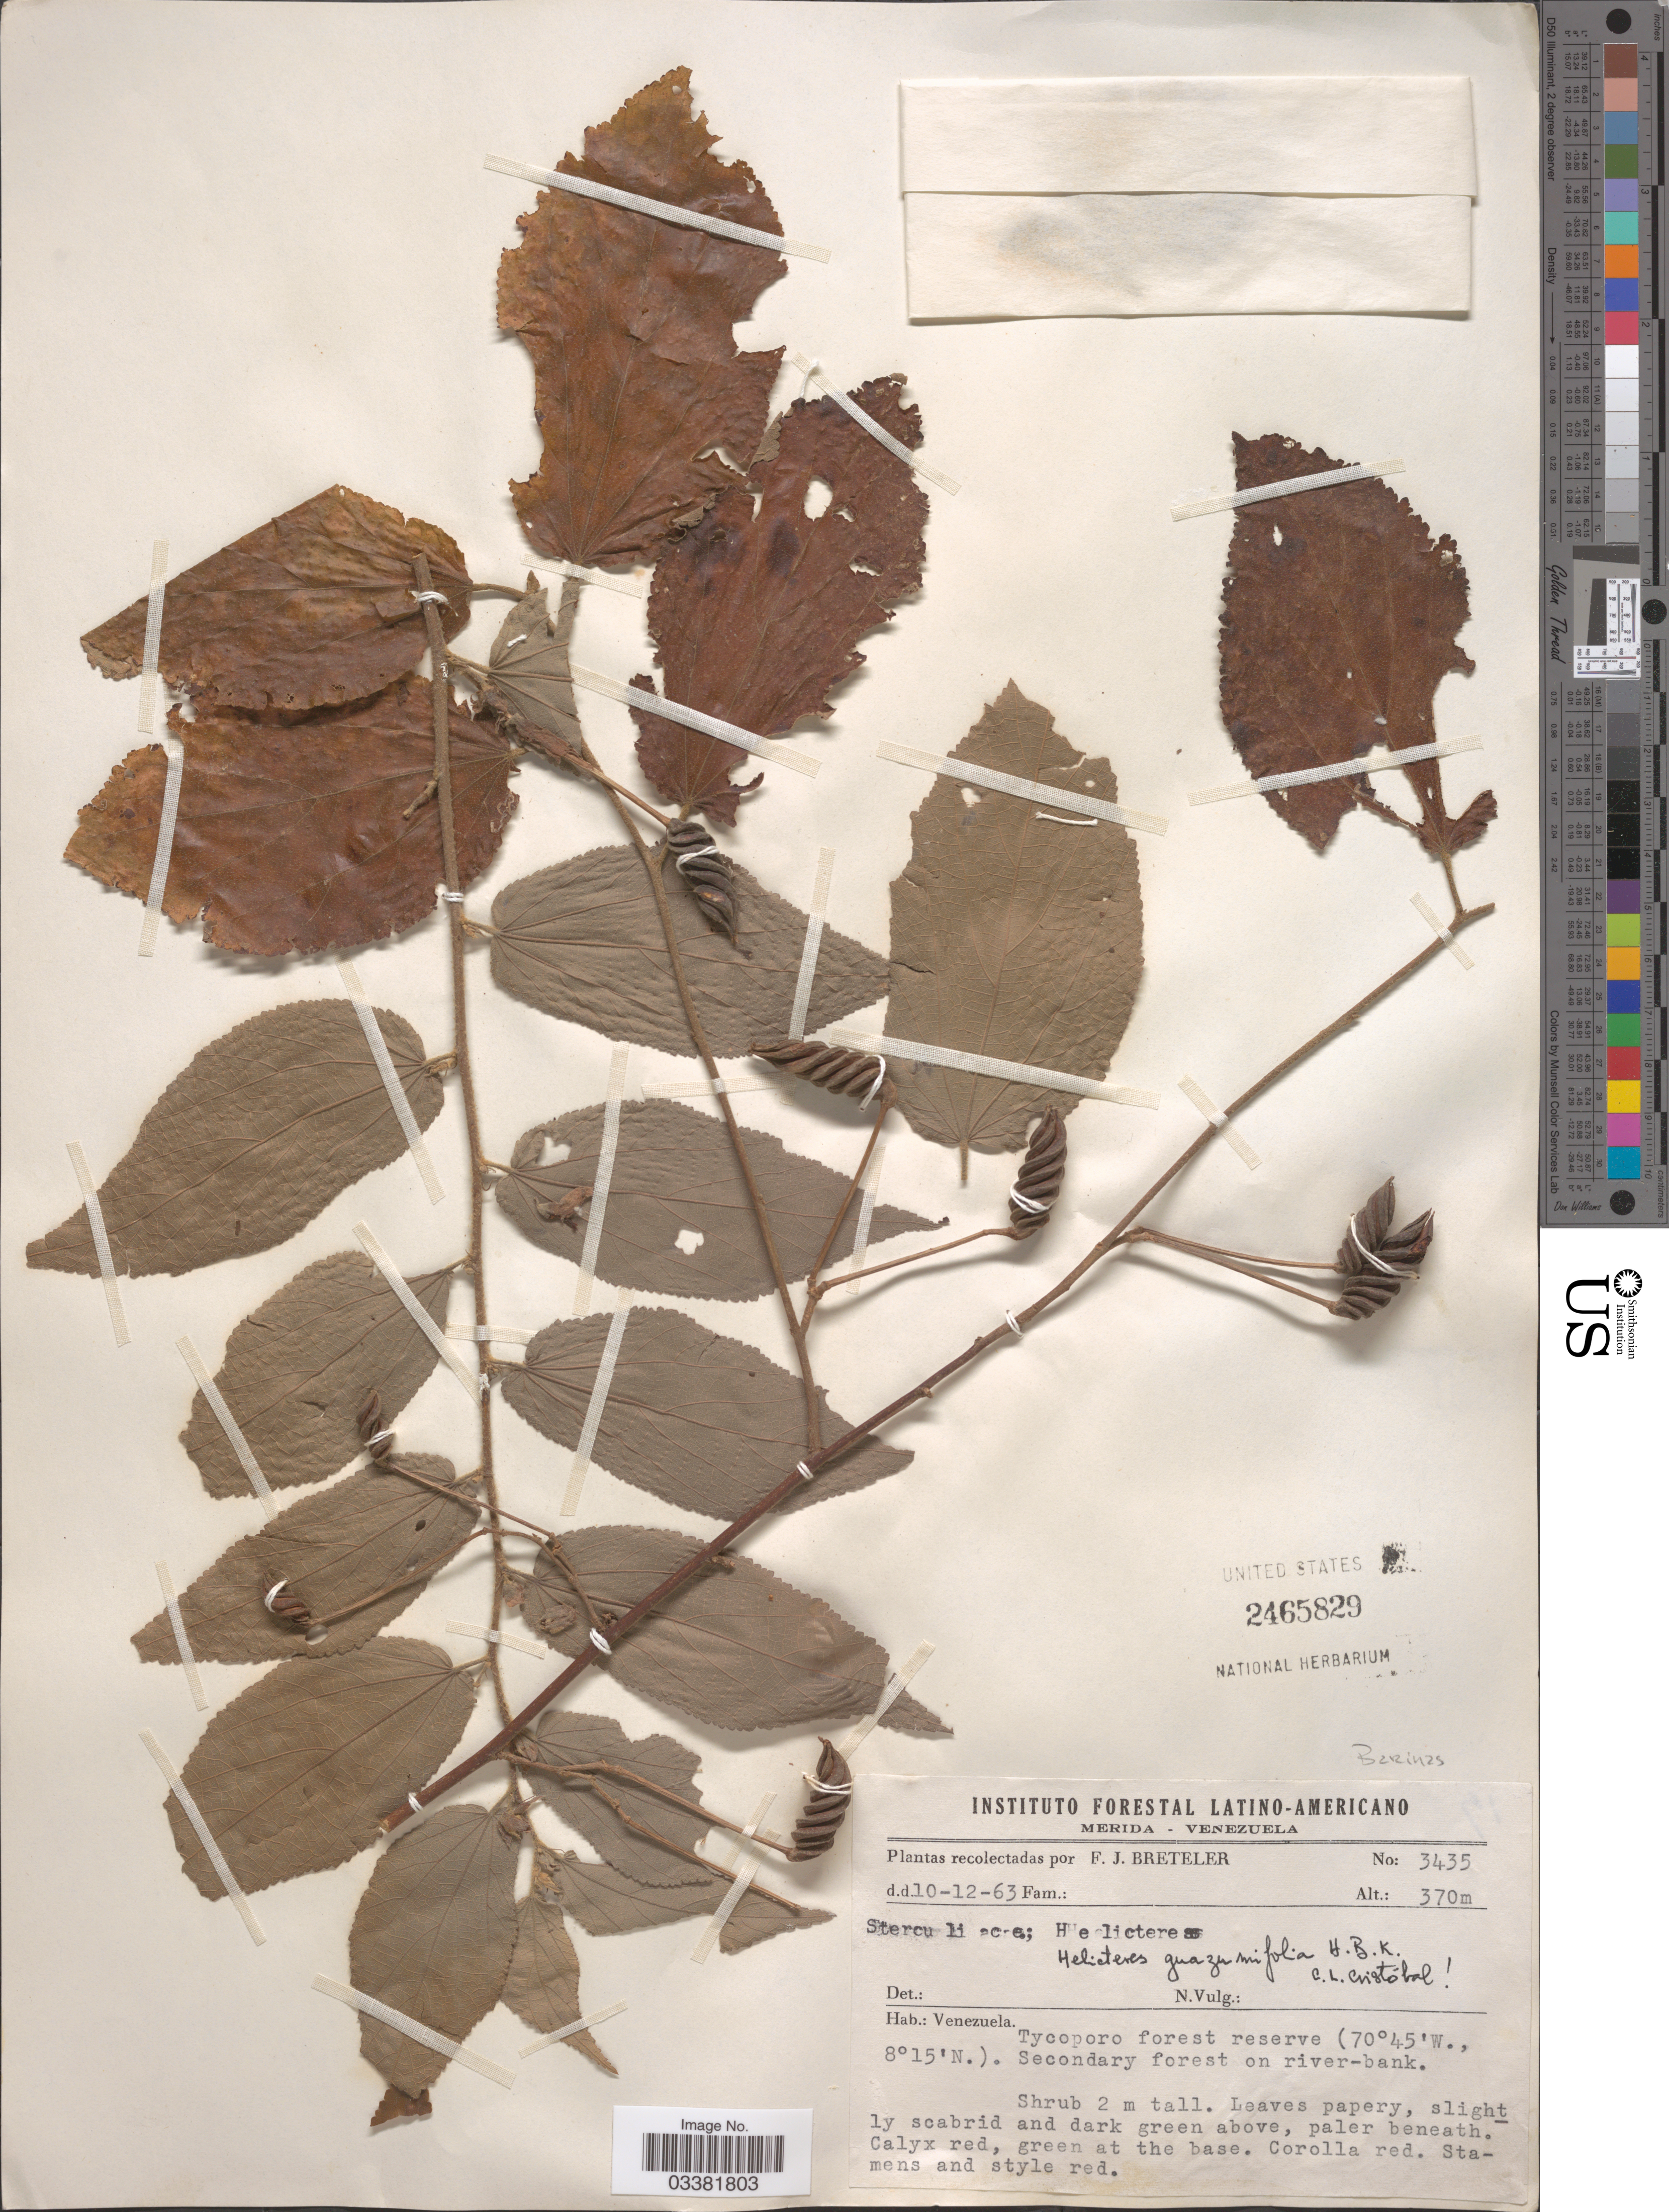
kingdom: Plantae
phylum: Tracheophyta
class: Magnoliopsida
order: Malvales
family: Malvaceae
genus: Helicteres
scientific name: Helicteres guazumifolia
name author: Kunth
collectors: F. J. Breteler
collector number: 3435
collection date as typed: Transcribed d/m/y: 10/12/63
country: Venezuela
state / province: Mérida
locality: Tycoporo forest reserve. Secondary forest on river-bank.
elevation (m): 370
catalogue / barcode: US 2465829